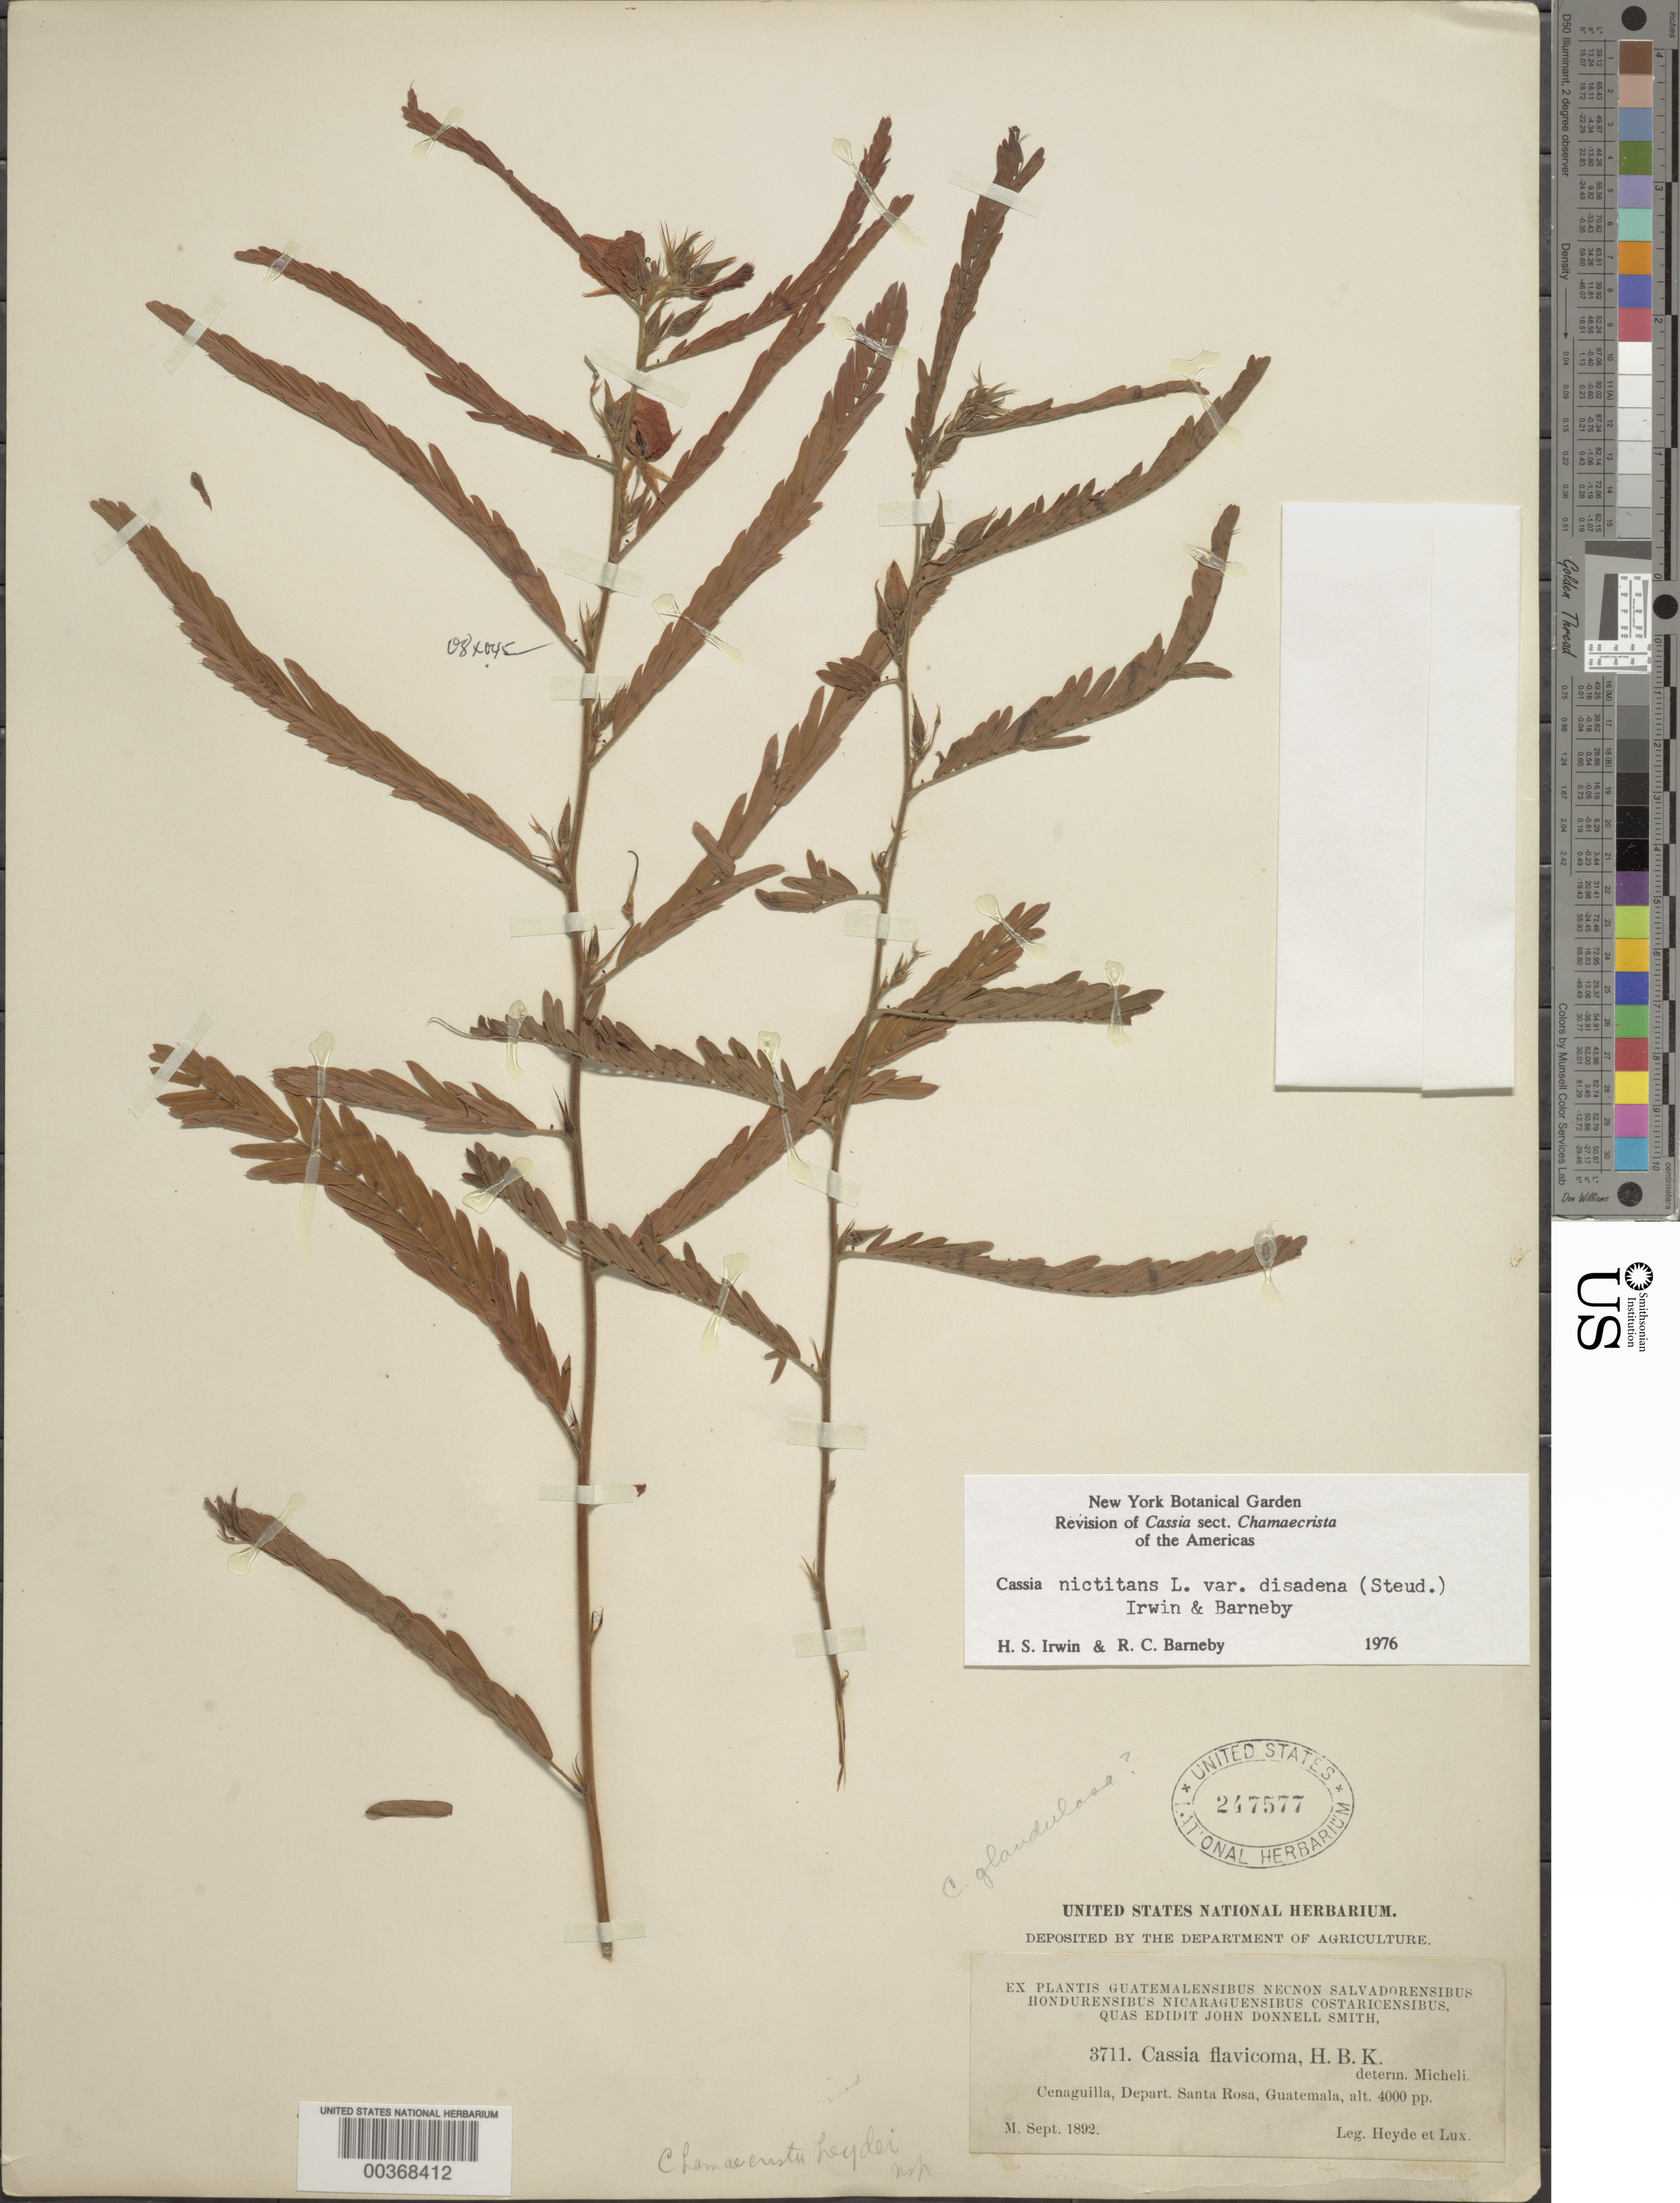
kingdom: Plantae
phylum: Tracheophyta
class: Magnoliopsida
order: Fabales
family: Fabaceae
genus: Chamaecrista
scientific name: Chamaecrista nictitans var. disadena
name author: (Steud.) H.S. Irwin & Barneby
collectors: E. T. Heyde & E. Lux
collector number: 3711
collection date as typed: Sep 1892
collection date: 1892-09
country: Guatemala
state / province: Santa Rosa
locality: Cenaguilla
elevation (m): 1219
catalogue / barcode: US 247577